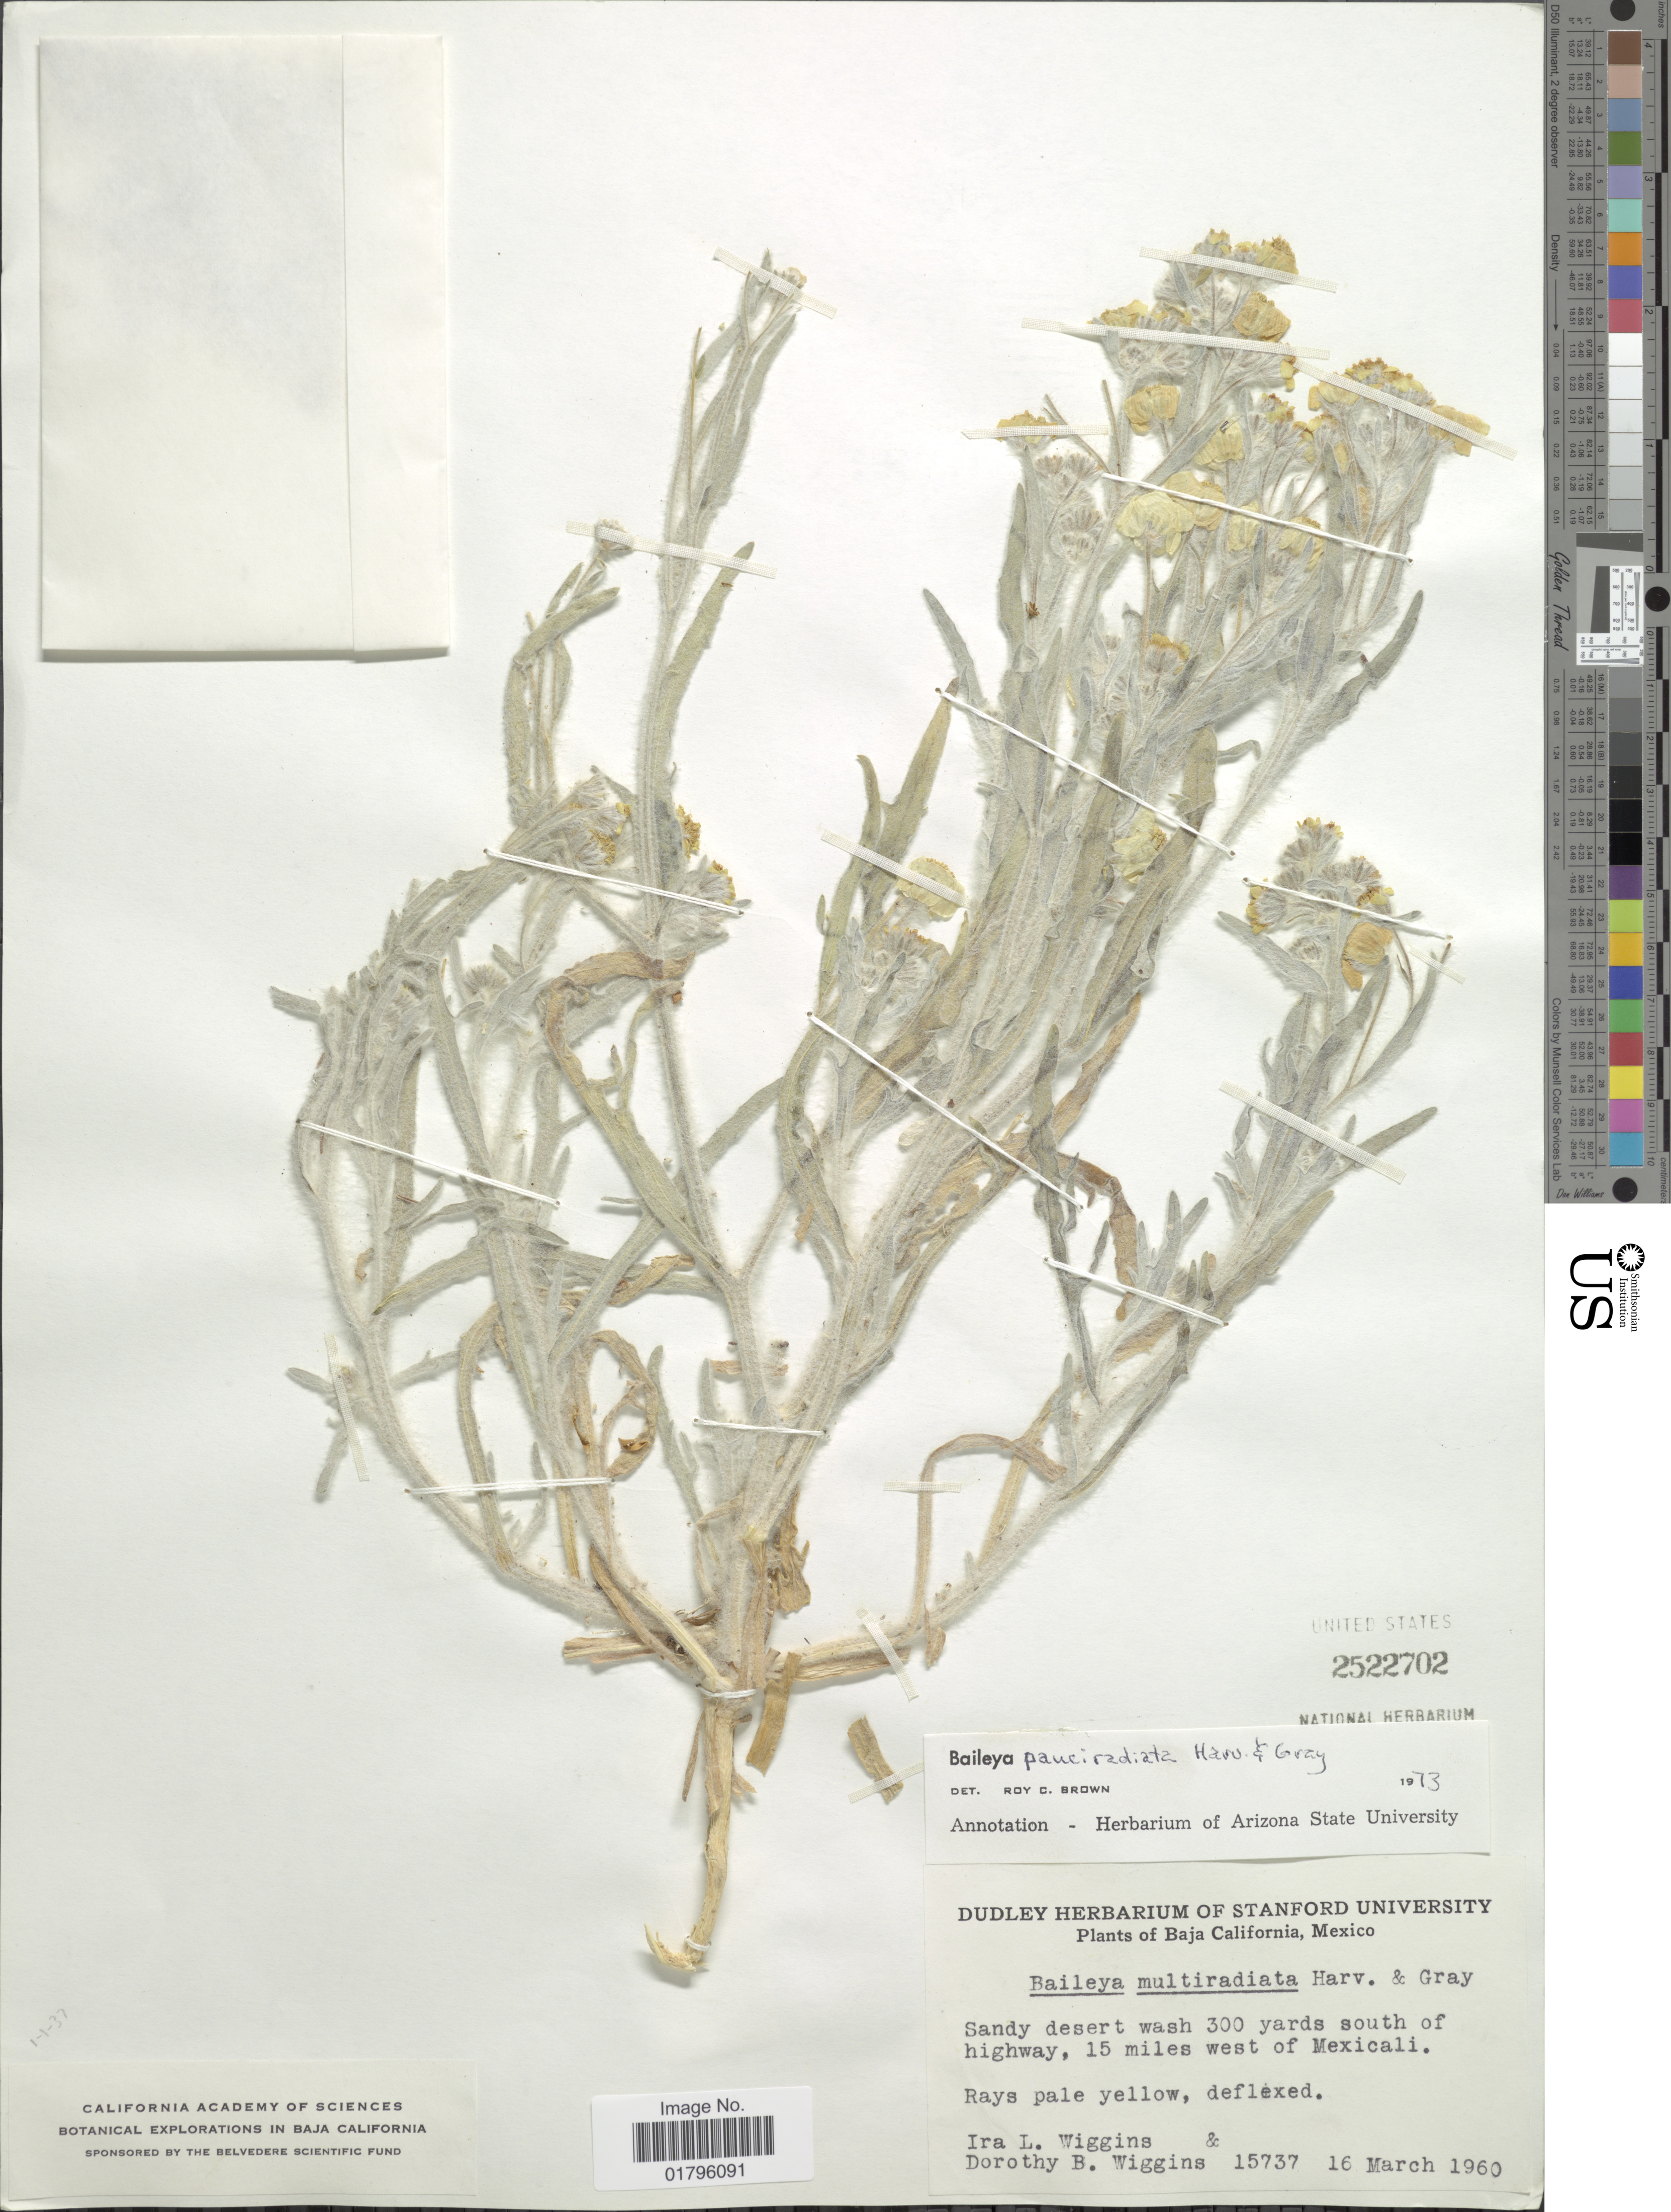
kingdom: Plantae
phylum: Tracheophyta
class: Magnoliopsida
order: Asterales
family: Asteraceae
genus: Baileya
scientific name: Baileya pauciradiata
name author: Harv. & A. Gray ex A. Gray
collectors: I. L. Wiggins & D. B. Wiggins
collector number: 15737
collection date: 1960-03-16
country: Mexico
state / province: Baja California Sur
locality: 300 yards south of highway, 15 miles west of Mexicali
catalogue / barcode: US 2522702